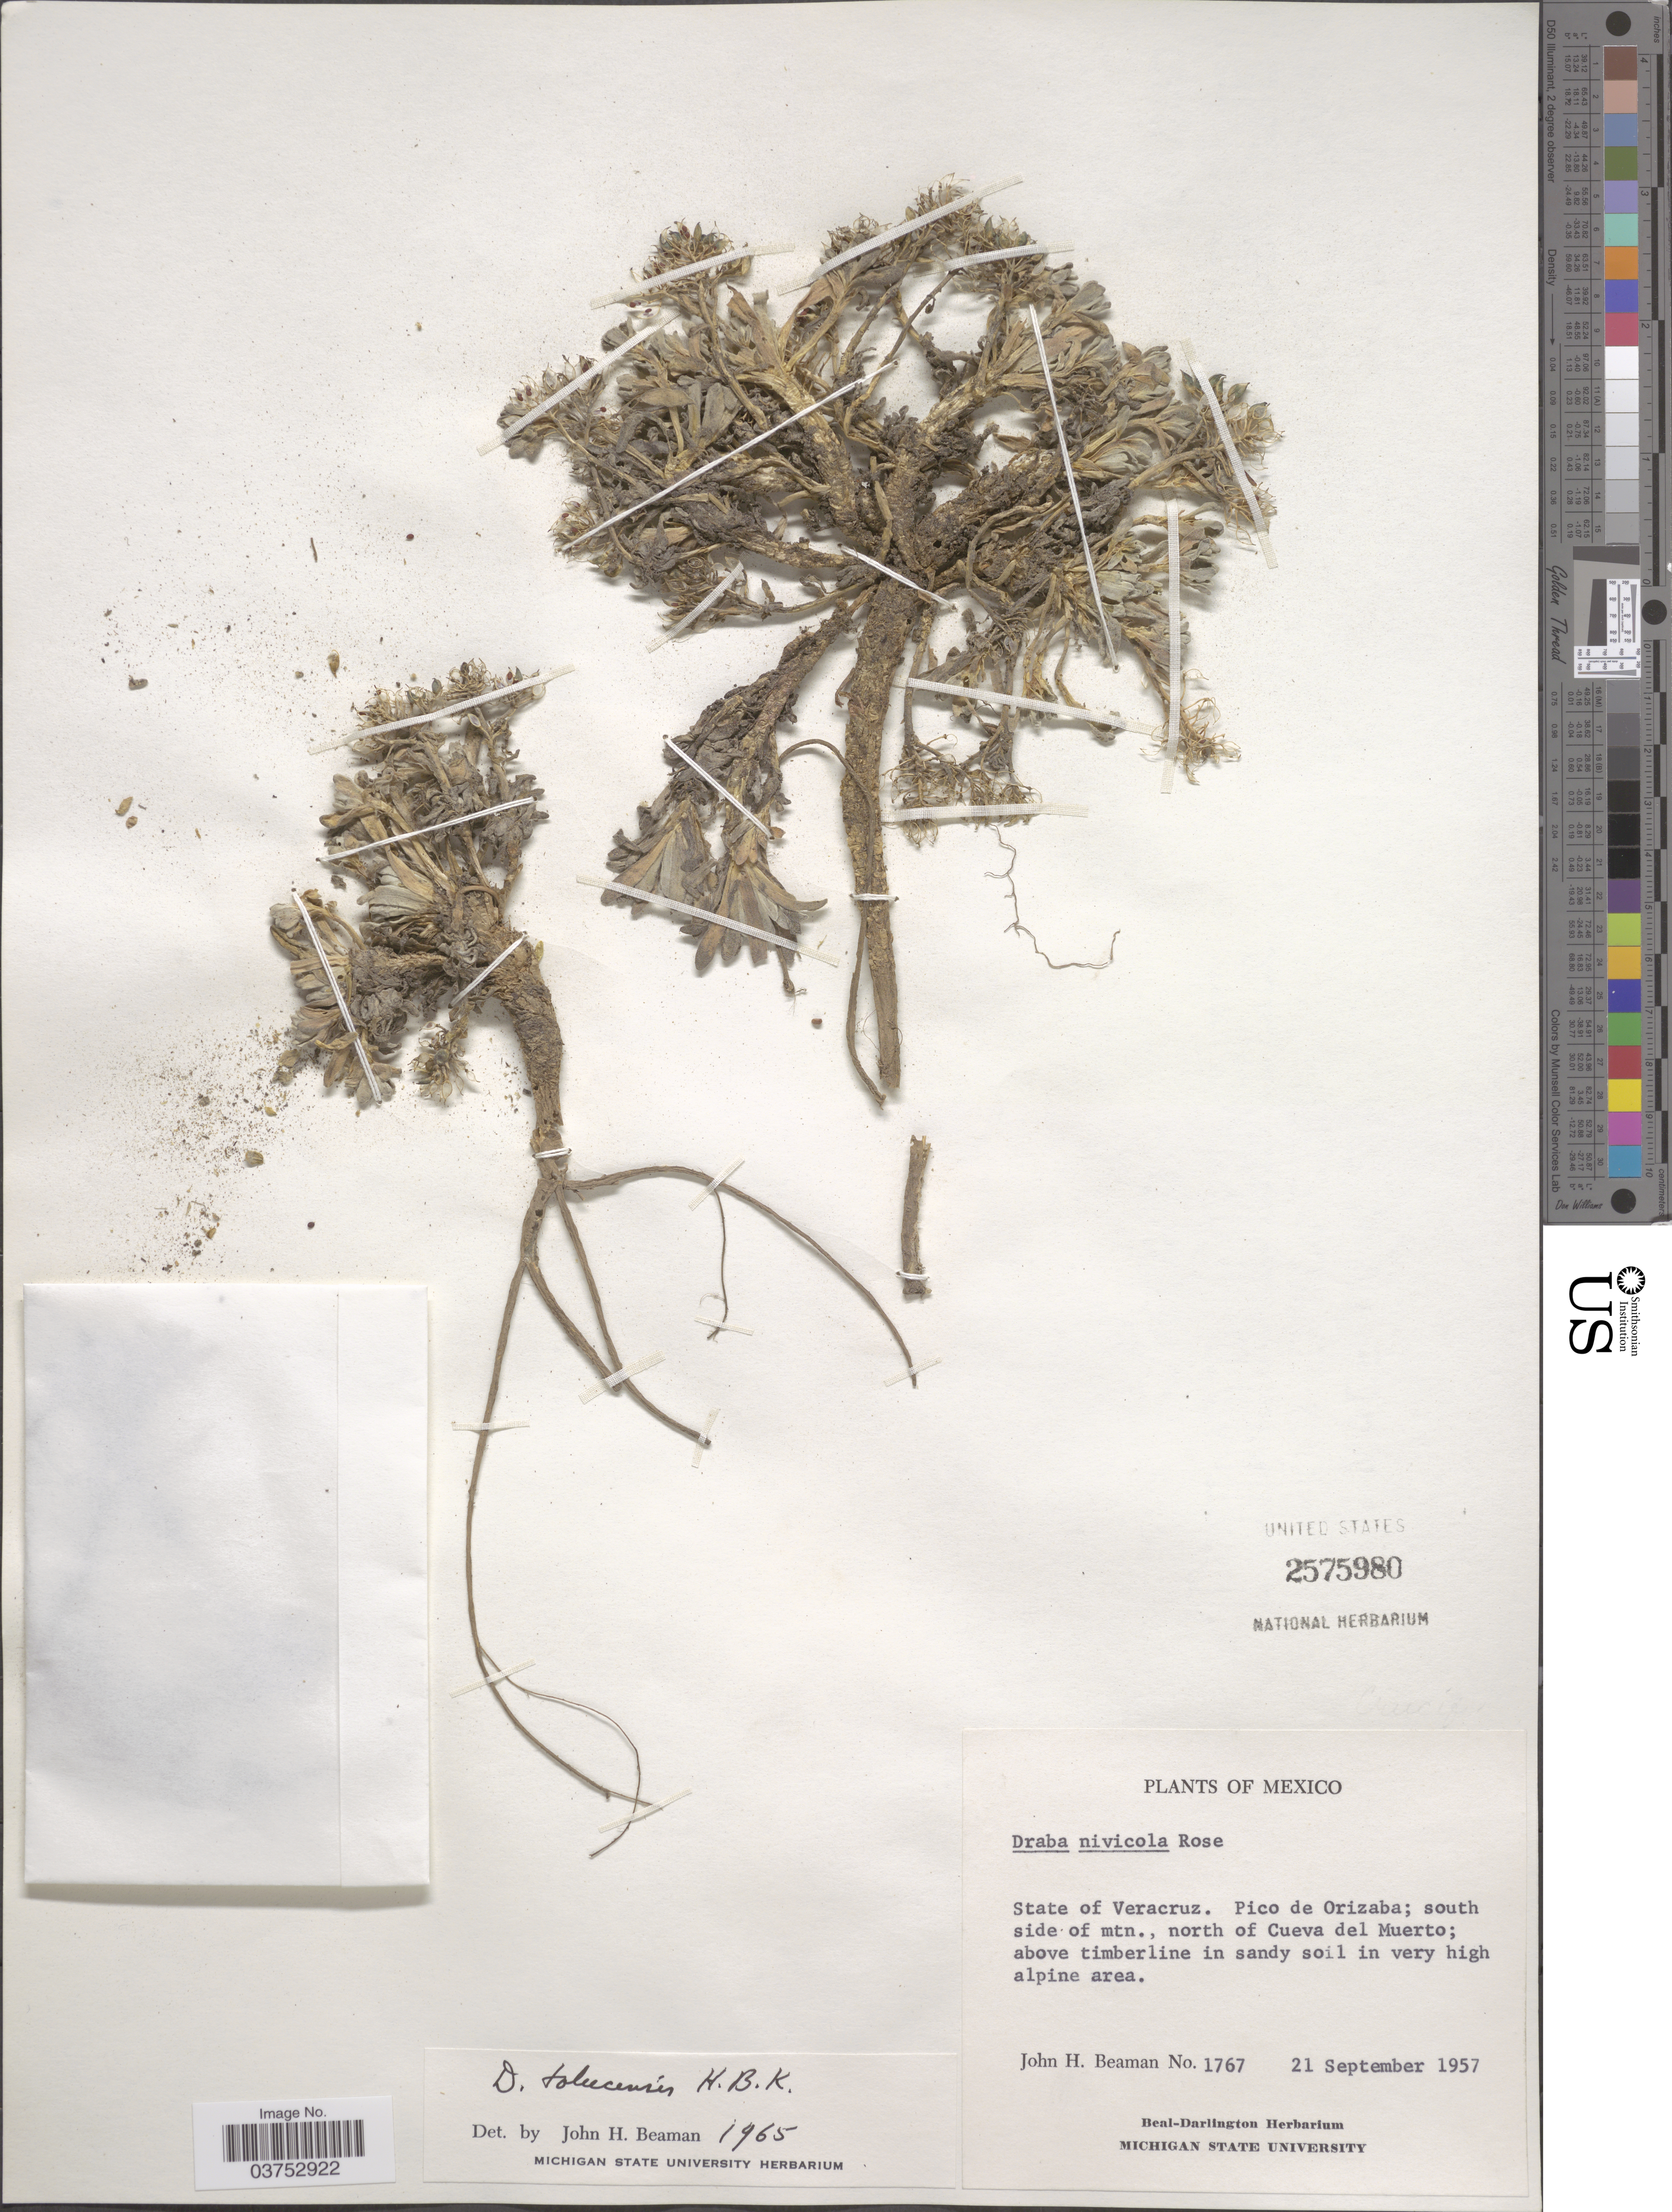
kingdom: Plantae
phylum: Tracheophyta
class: Magnoliopsida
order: Brassicales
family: Brassicaceae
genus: Draba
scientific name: Draba tolucensis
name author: (A. Gray) Kunth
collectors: J. H. Beaman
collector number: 1767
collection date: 1957-09-21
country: Mexico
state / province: Veracruz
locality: Pico de Orizaba; south side of mtn., north of Cueva del Muerto; above timberline in sandy soil in very high alpine area.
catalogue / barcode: US 2575980